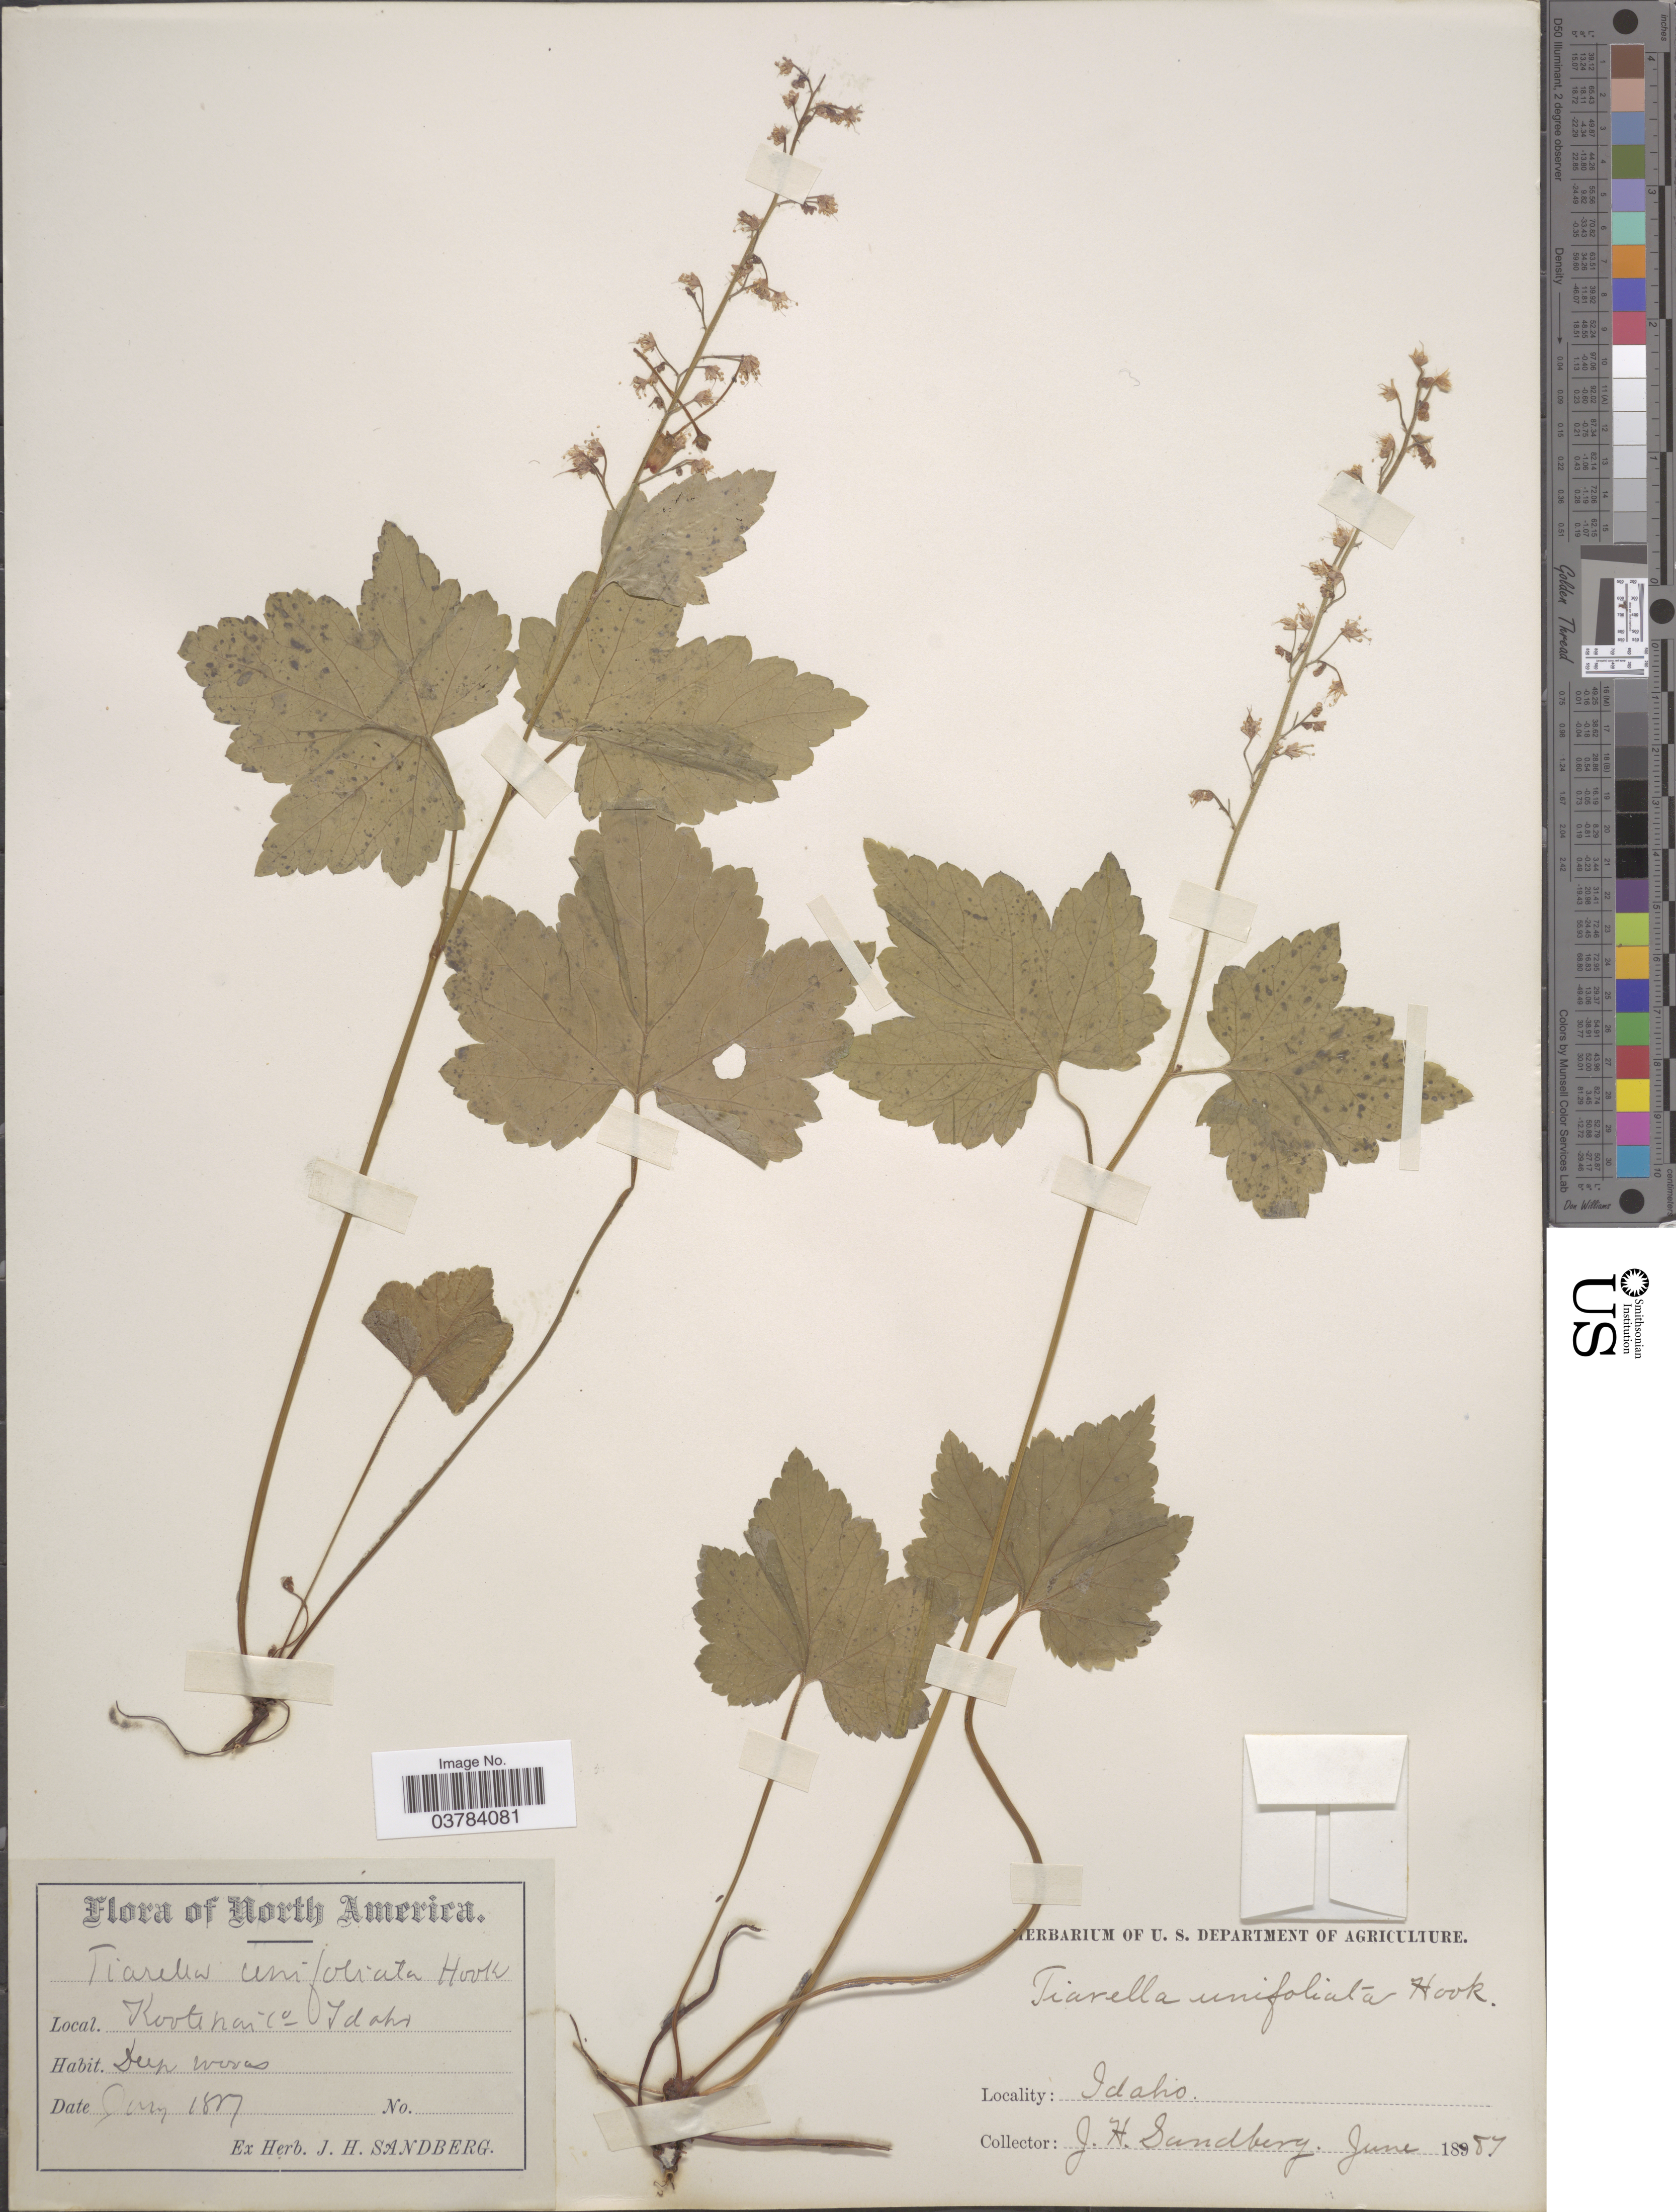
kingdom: Plantae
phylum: Tracheophyta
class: Magnoliopsida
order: Saxifragales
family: Saxifragaceae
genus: Tiarella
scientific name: Tiarella unifoliata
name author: Hook.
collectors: J. H. Sandberg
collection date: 1887-06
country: United States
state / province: Idaho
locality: Kootenai Co.